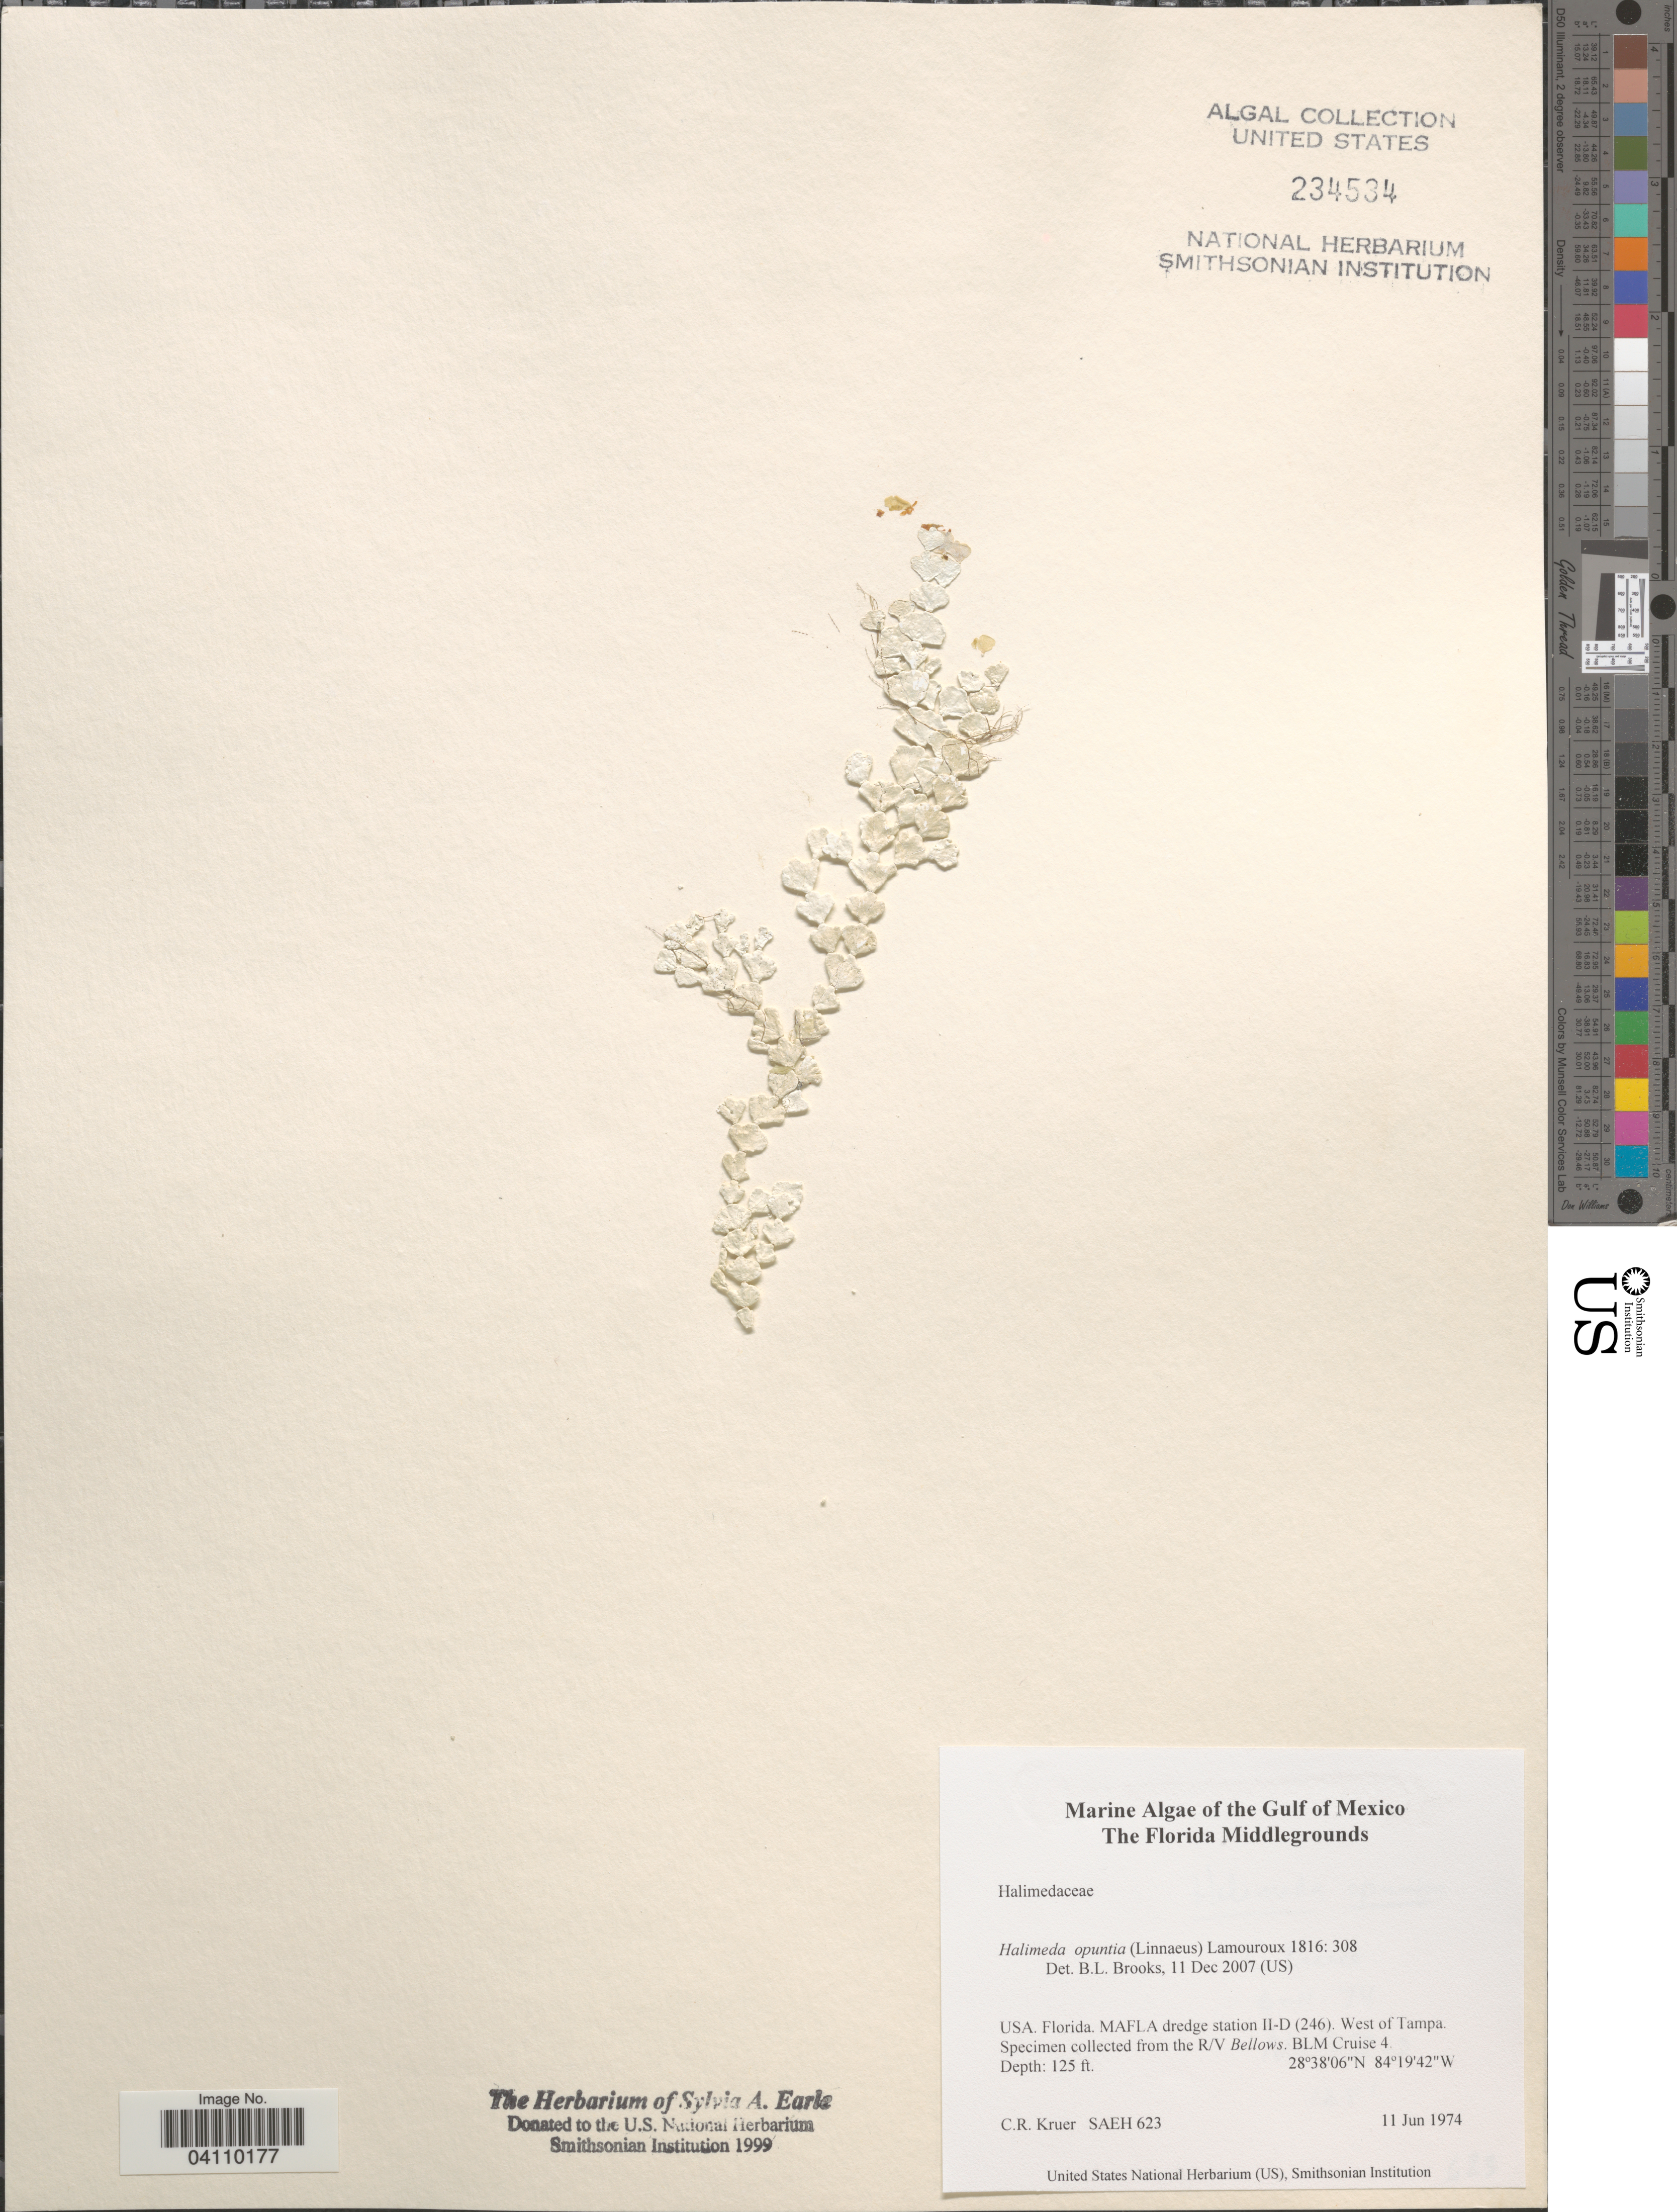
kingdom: Plantae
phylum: Chlorophyta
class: Ulvophyceae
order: Bryopsidales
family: Halimedaceae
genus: Halimeda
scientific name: Halimeda opuntia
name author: (L.) J.V.Lamouroux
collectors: C. Kruer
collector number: SAEH623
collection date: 1974-06-11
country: United States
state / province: Florida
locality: The Gulf of Mexico. The Florida Middlegrounds. MAFLA dredge station II-D (246). West of Tampa. The R/V Bellows. BLM Cruise 4.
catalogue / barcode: US 234534